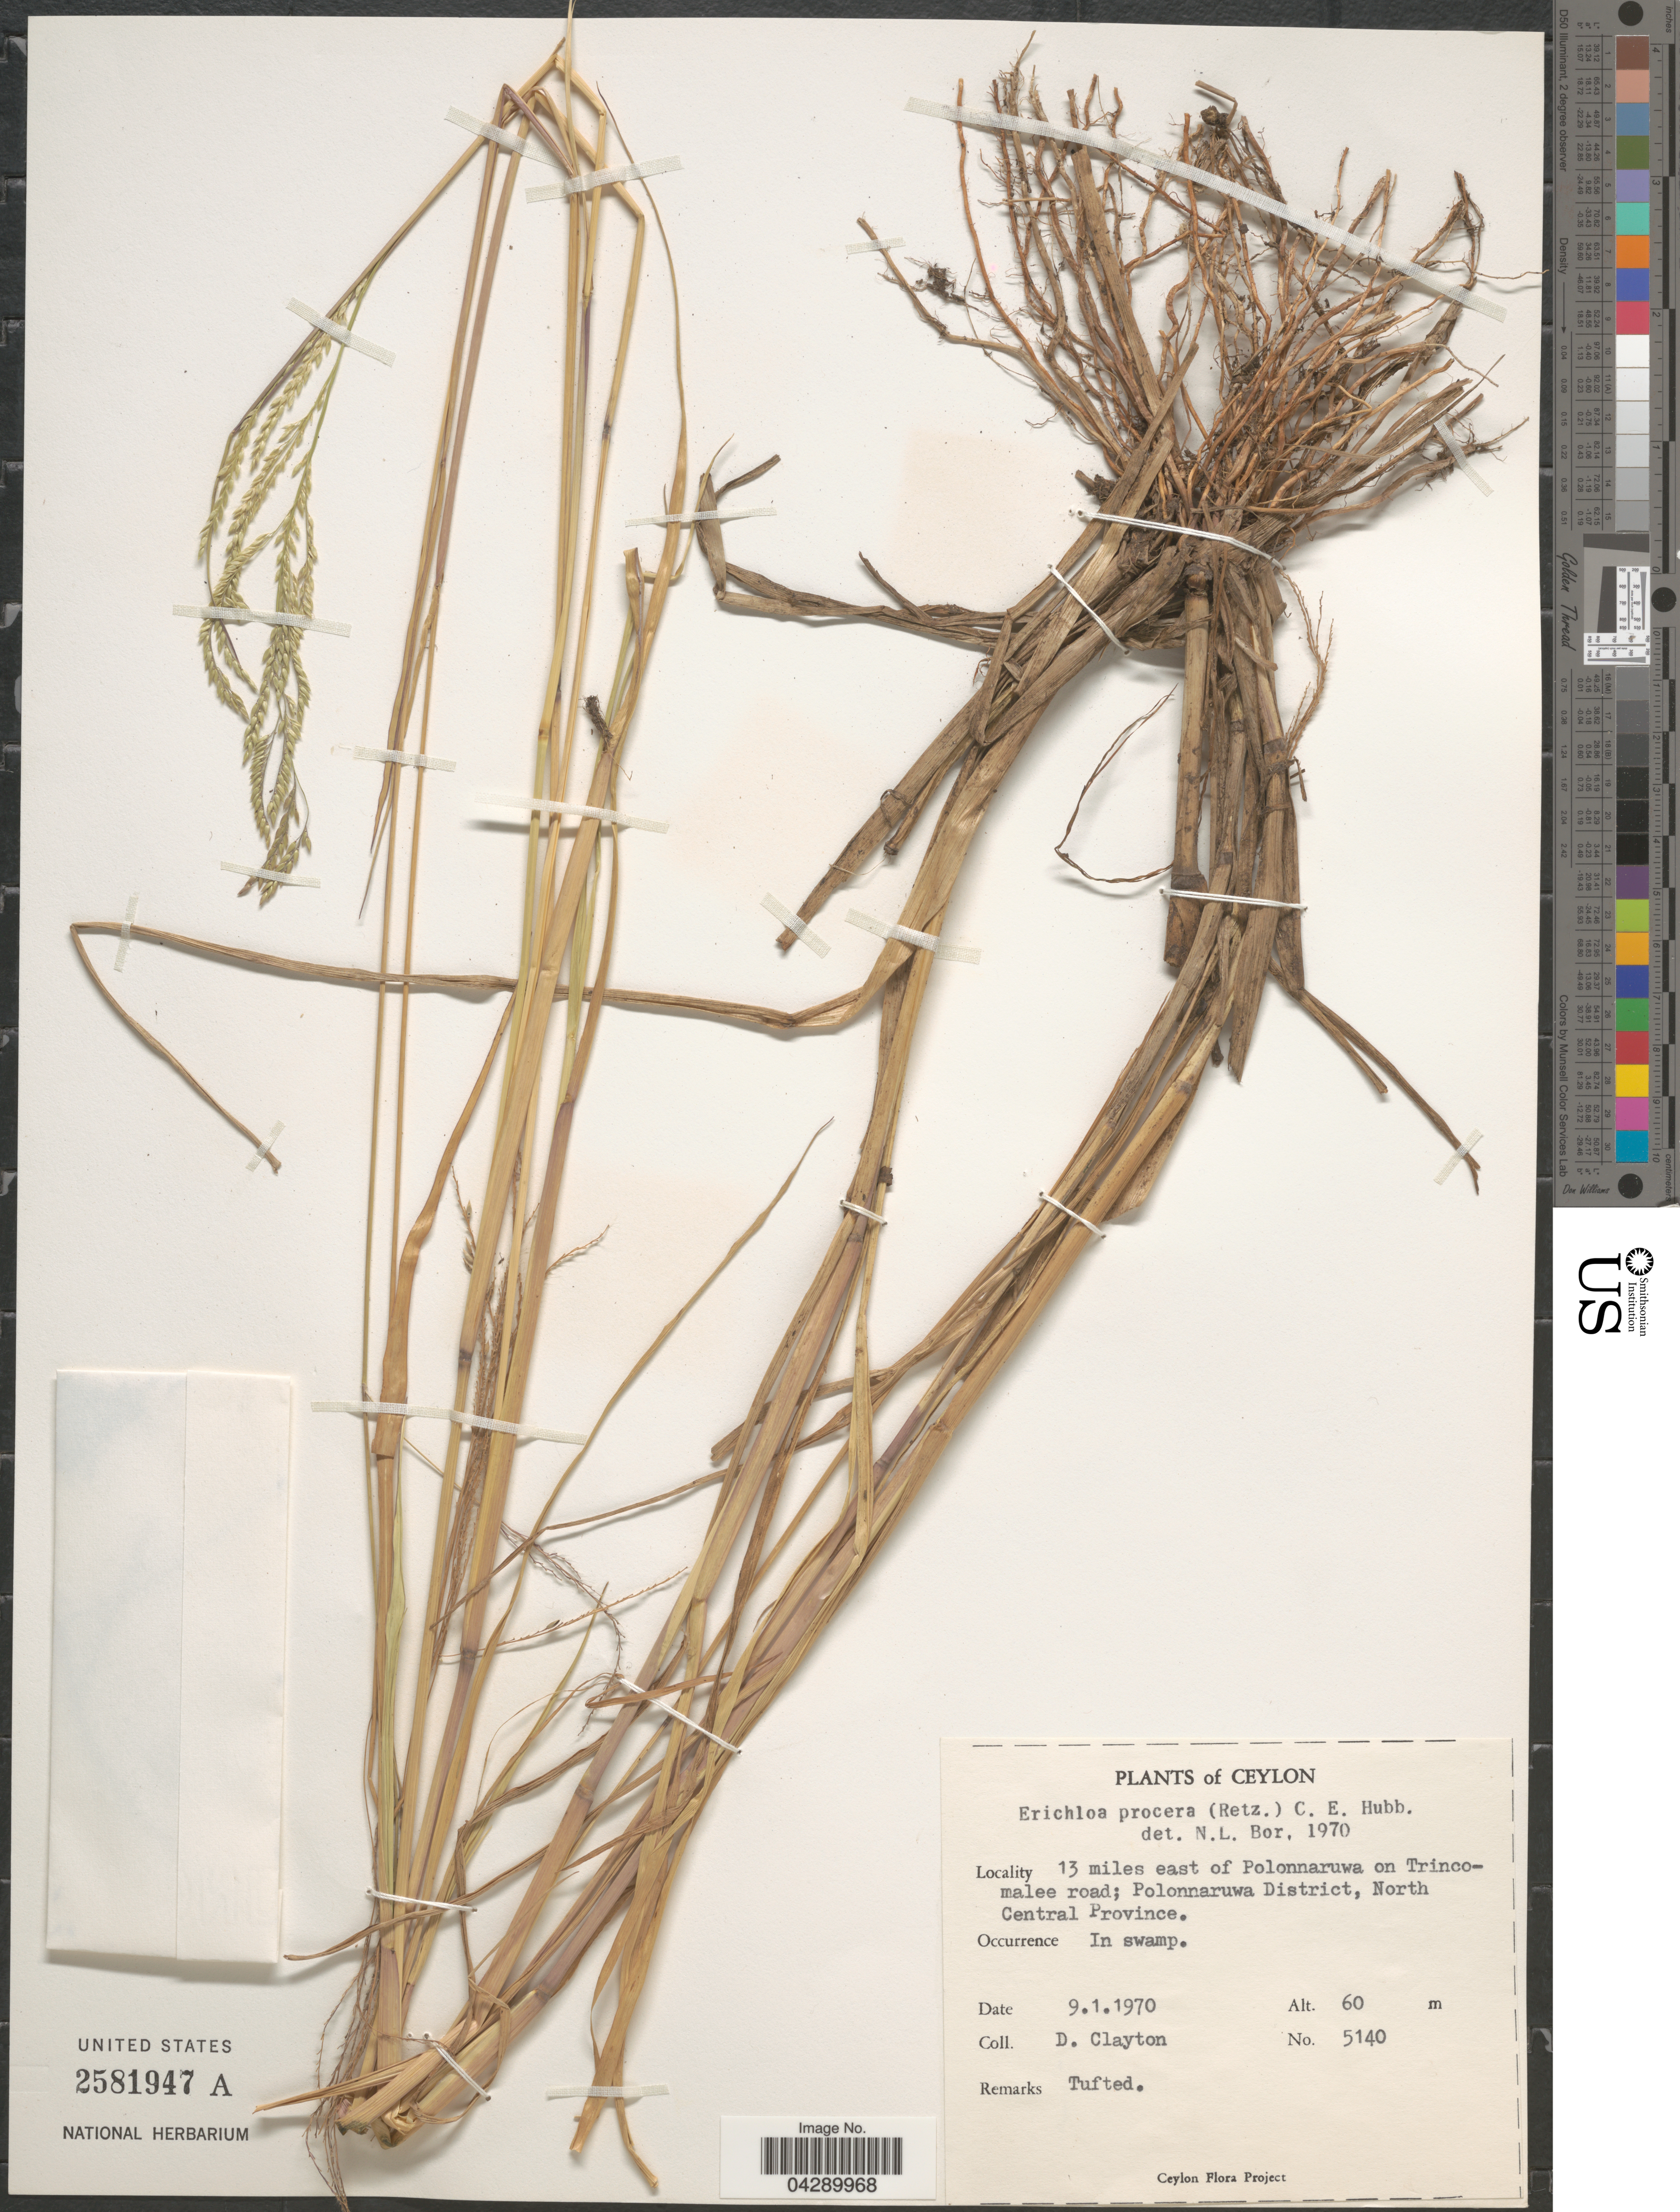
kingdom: Plantae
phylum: Tracheophyta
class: Liliopsida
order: Poales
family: Poaceae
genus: Eriochloa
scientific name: Eriochloa procera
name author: (Retz.) C.E. Hubb.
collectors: D. Clayton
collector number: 5140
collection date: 1970-01-09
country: Sri Lanka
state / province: North Central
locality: Ceylon. 13 miles east of Polonnaruwa on Trincomalee road; Polonnaruwa District.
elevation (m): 60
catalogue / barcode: US 2581947A